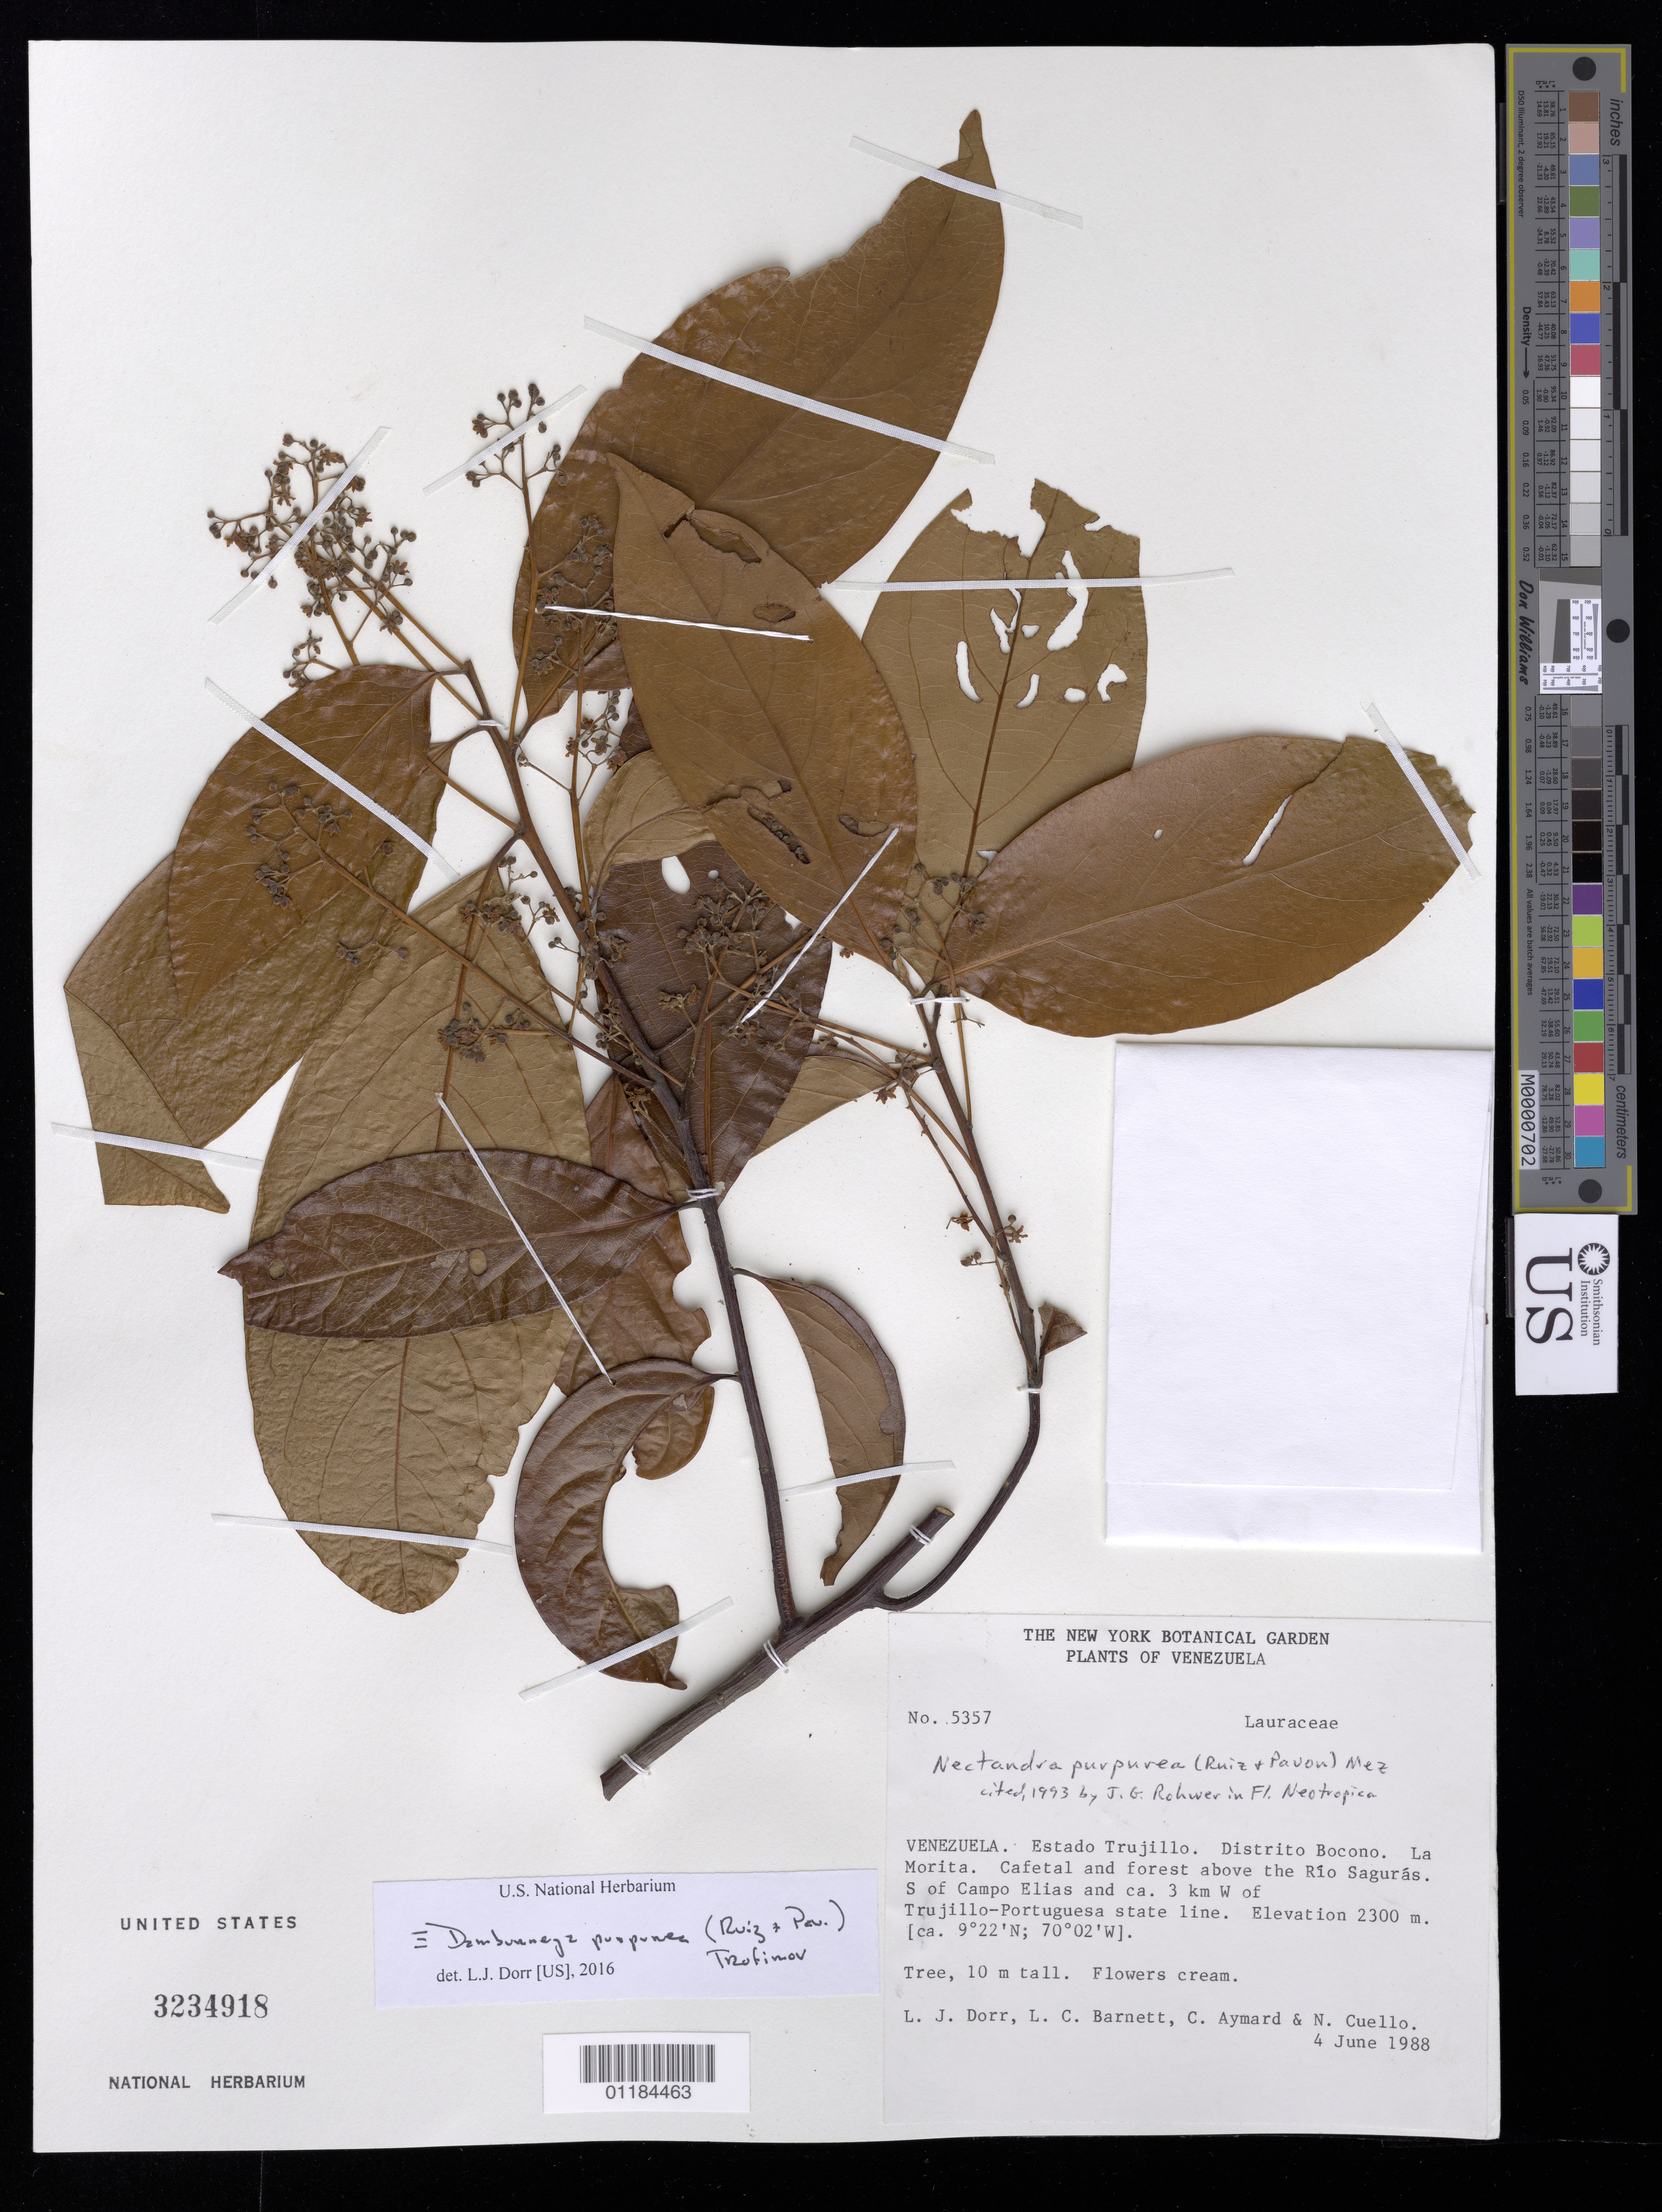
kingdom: Plantae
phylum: Tracheophyta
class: Magnoliopsida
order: Laurales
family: Lauraceae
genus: Damburneya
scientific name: Damburneya purpurea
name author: (Ruiz & Pav.) Trofimov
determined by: Dorr, L. J., (BOT), Smithsonian Institution - National Museum of Natural History (UNITED STATES)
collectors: L. J. Dorr, L. C. Barnett, G. A. Aymard & N. L. Cuello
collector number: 5357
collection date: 1988-06-04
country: Venezuela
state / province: Trujillo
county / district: Bocono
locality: Río Sagurás, S of Campo Elias and ca. 3 km W of Trujillo-Portuguesa state line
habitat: forest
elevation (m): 2300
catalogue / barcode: US 3234918